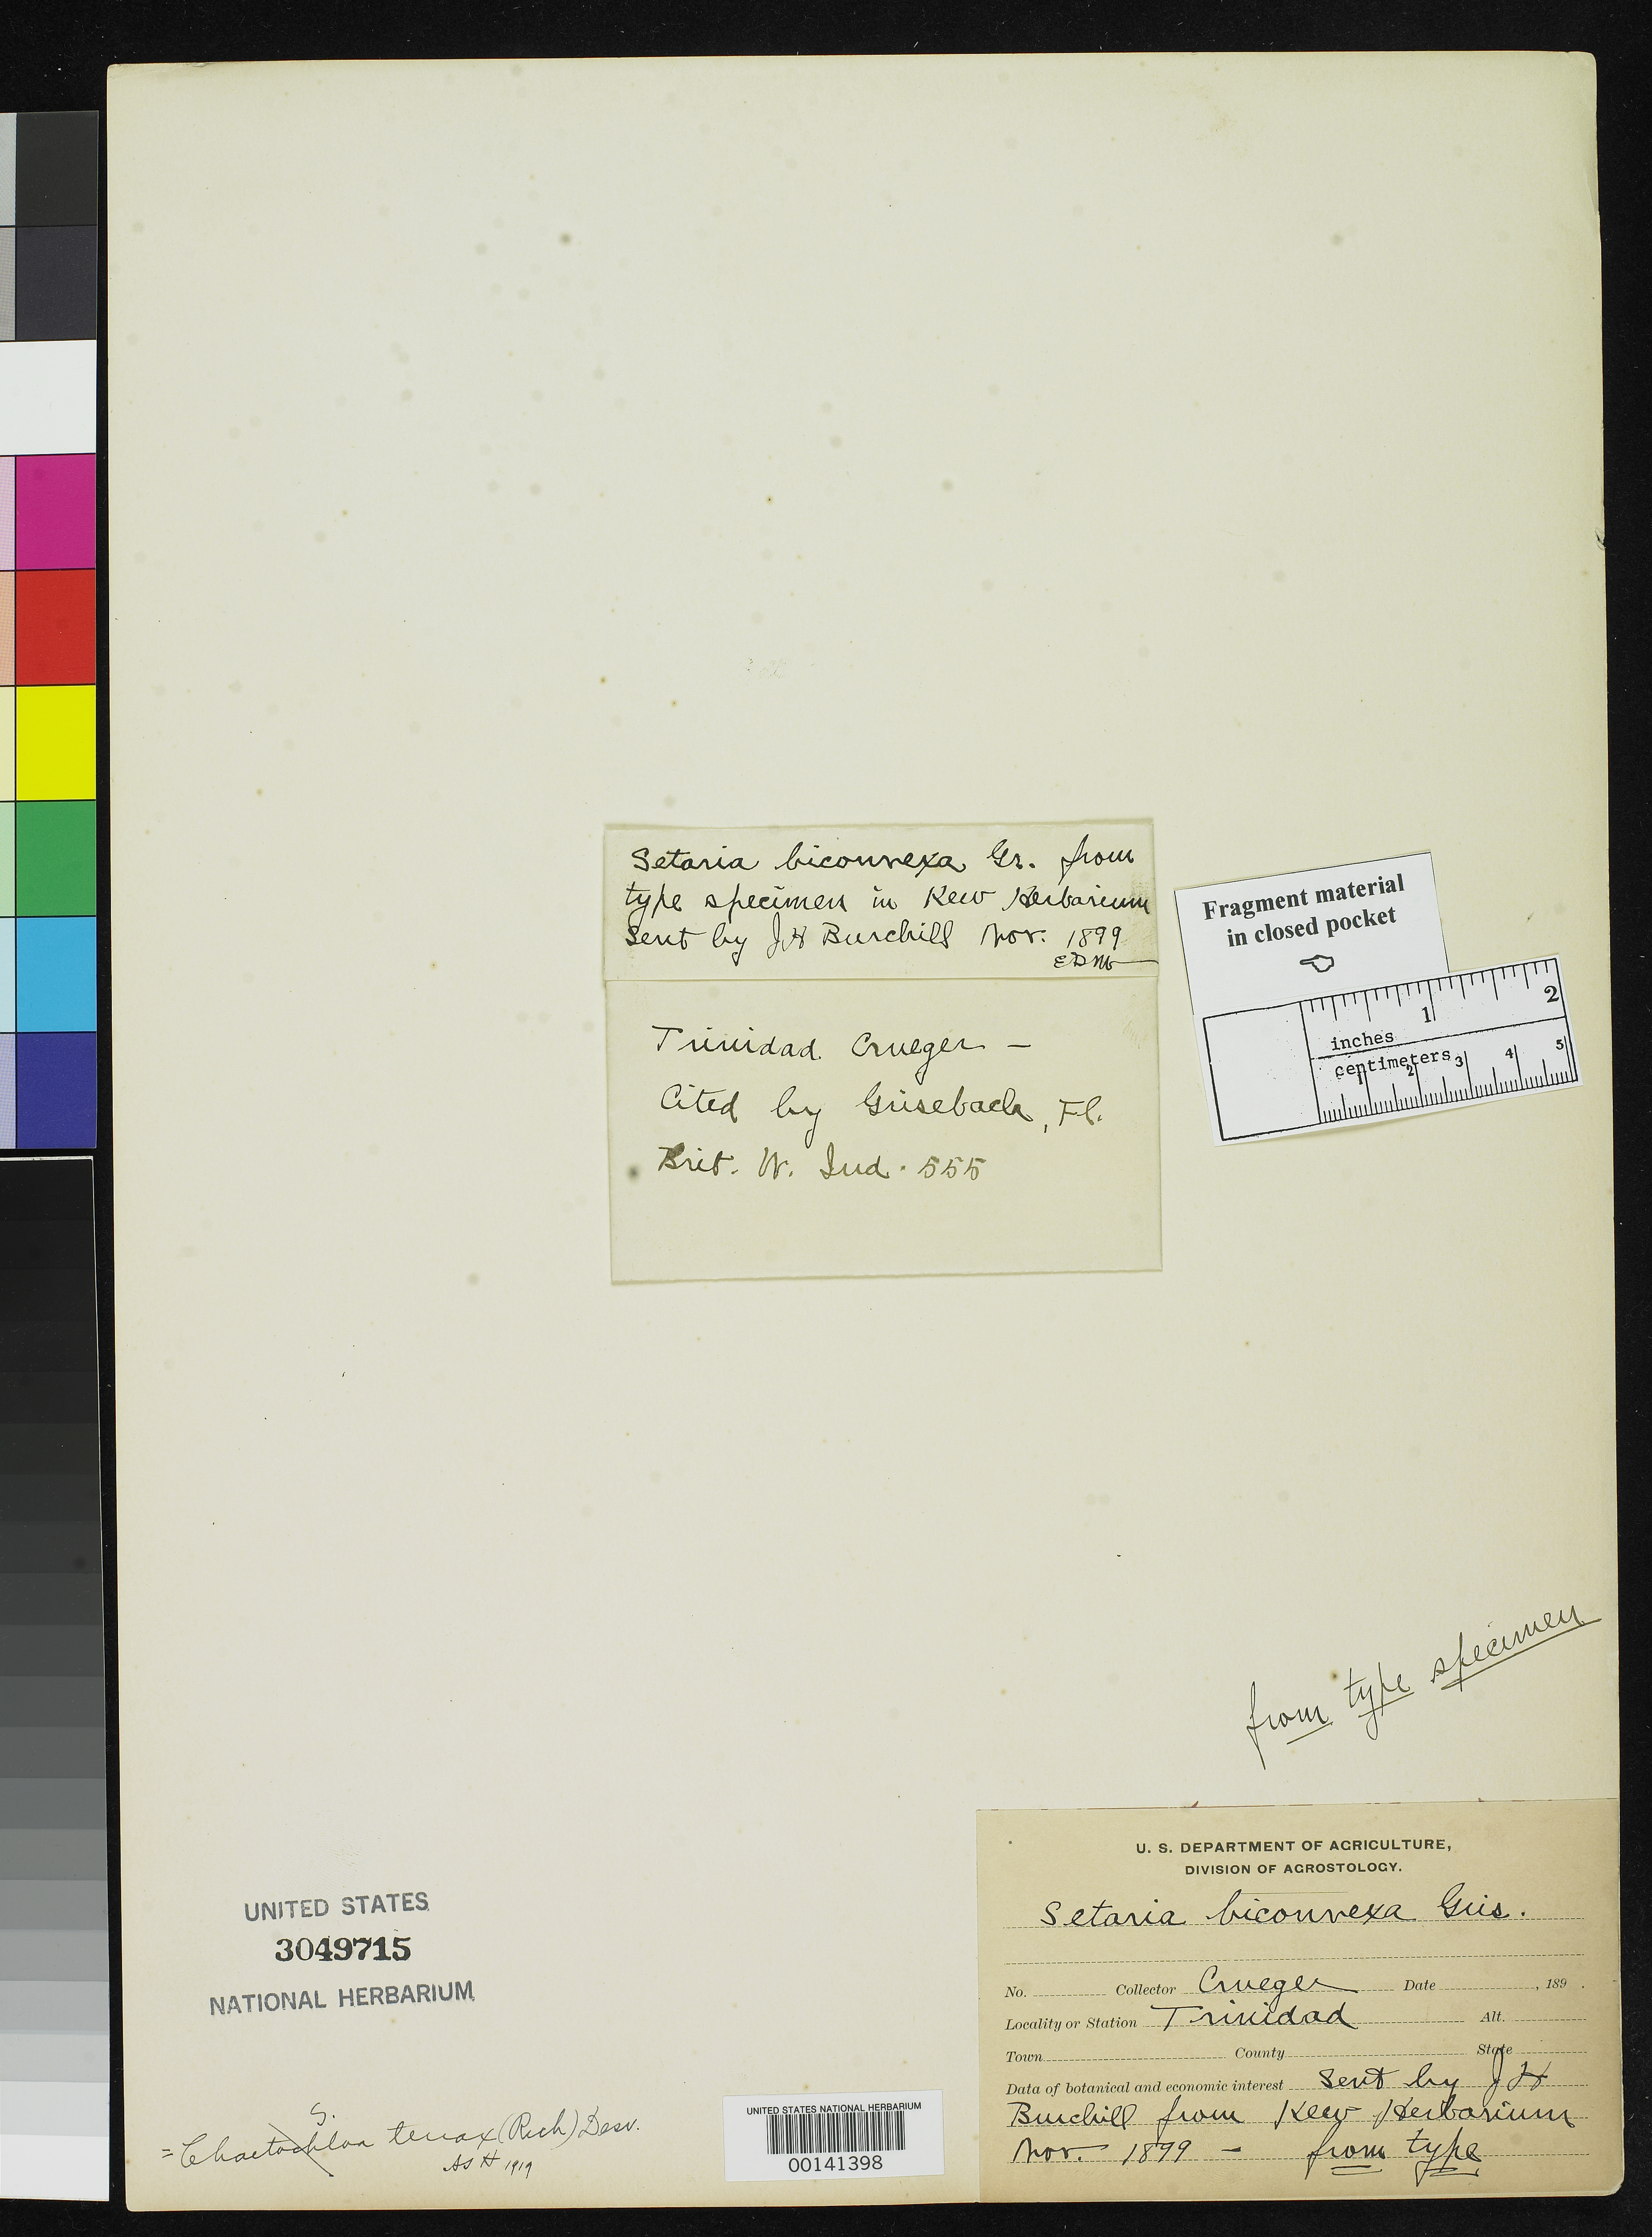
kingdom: Plantae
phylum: Tracheophyta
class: Liliopsida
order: Poales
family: Poaceae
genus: Setaria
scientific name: Setaria biconvexa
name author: Griseb.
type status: Type Fragment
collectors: H. Crueger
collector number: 555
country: Trinidad and Tobago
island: Trinidad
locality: St. Anne.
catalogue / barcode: US 3049715